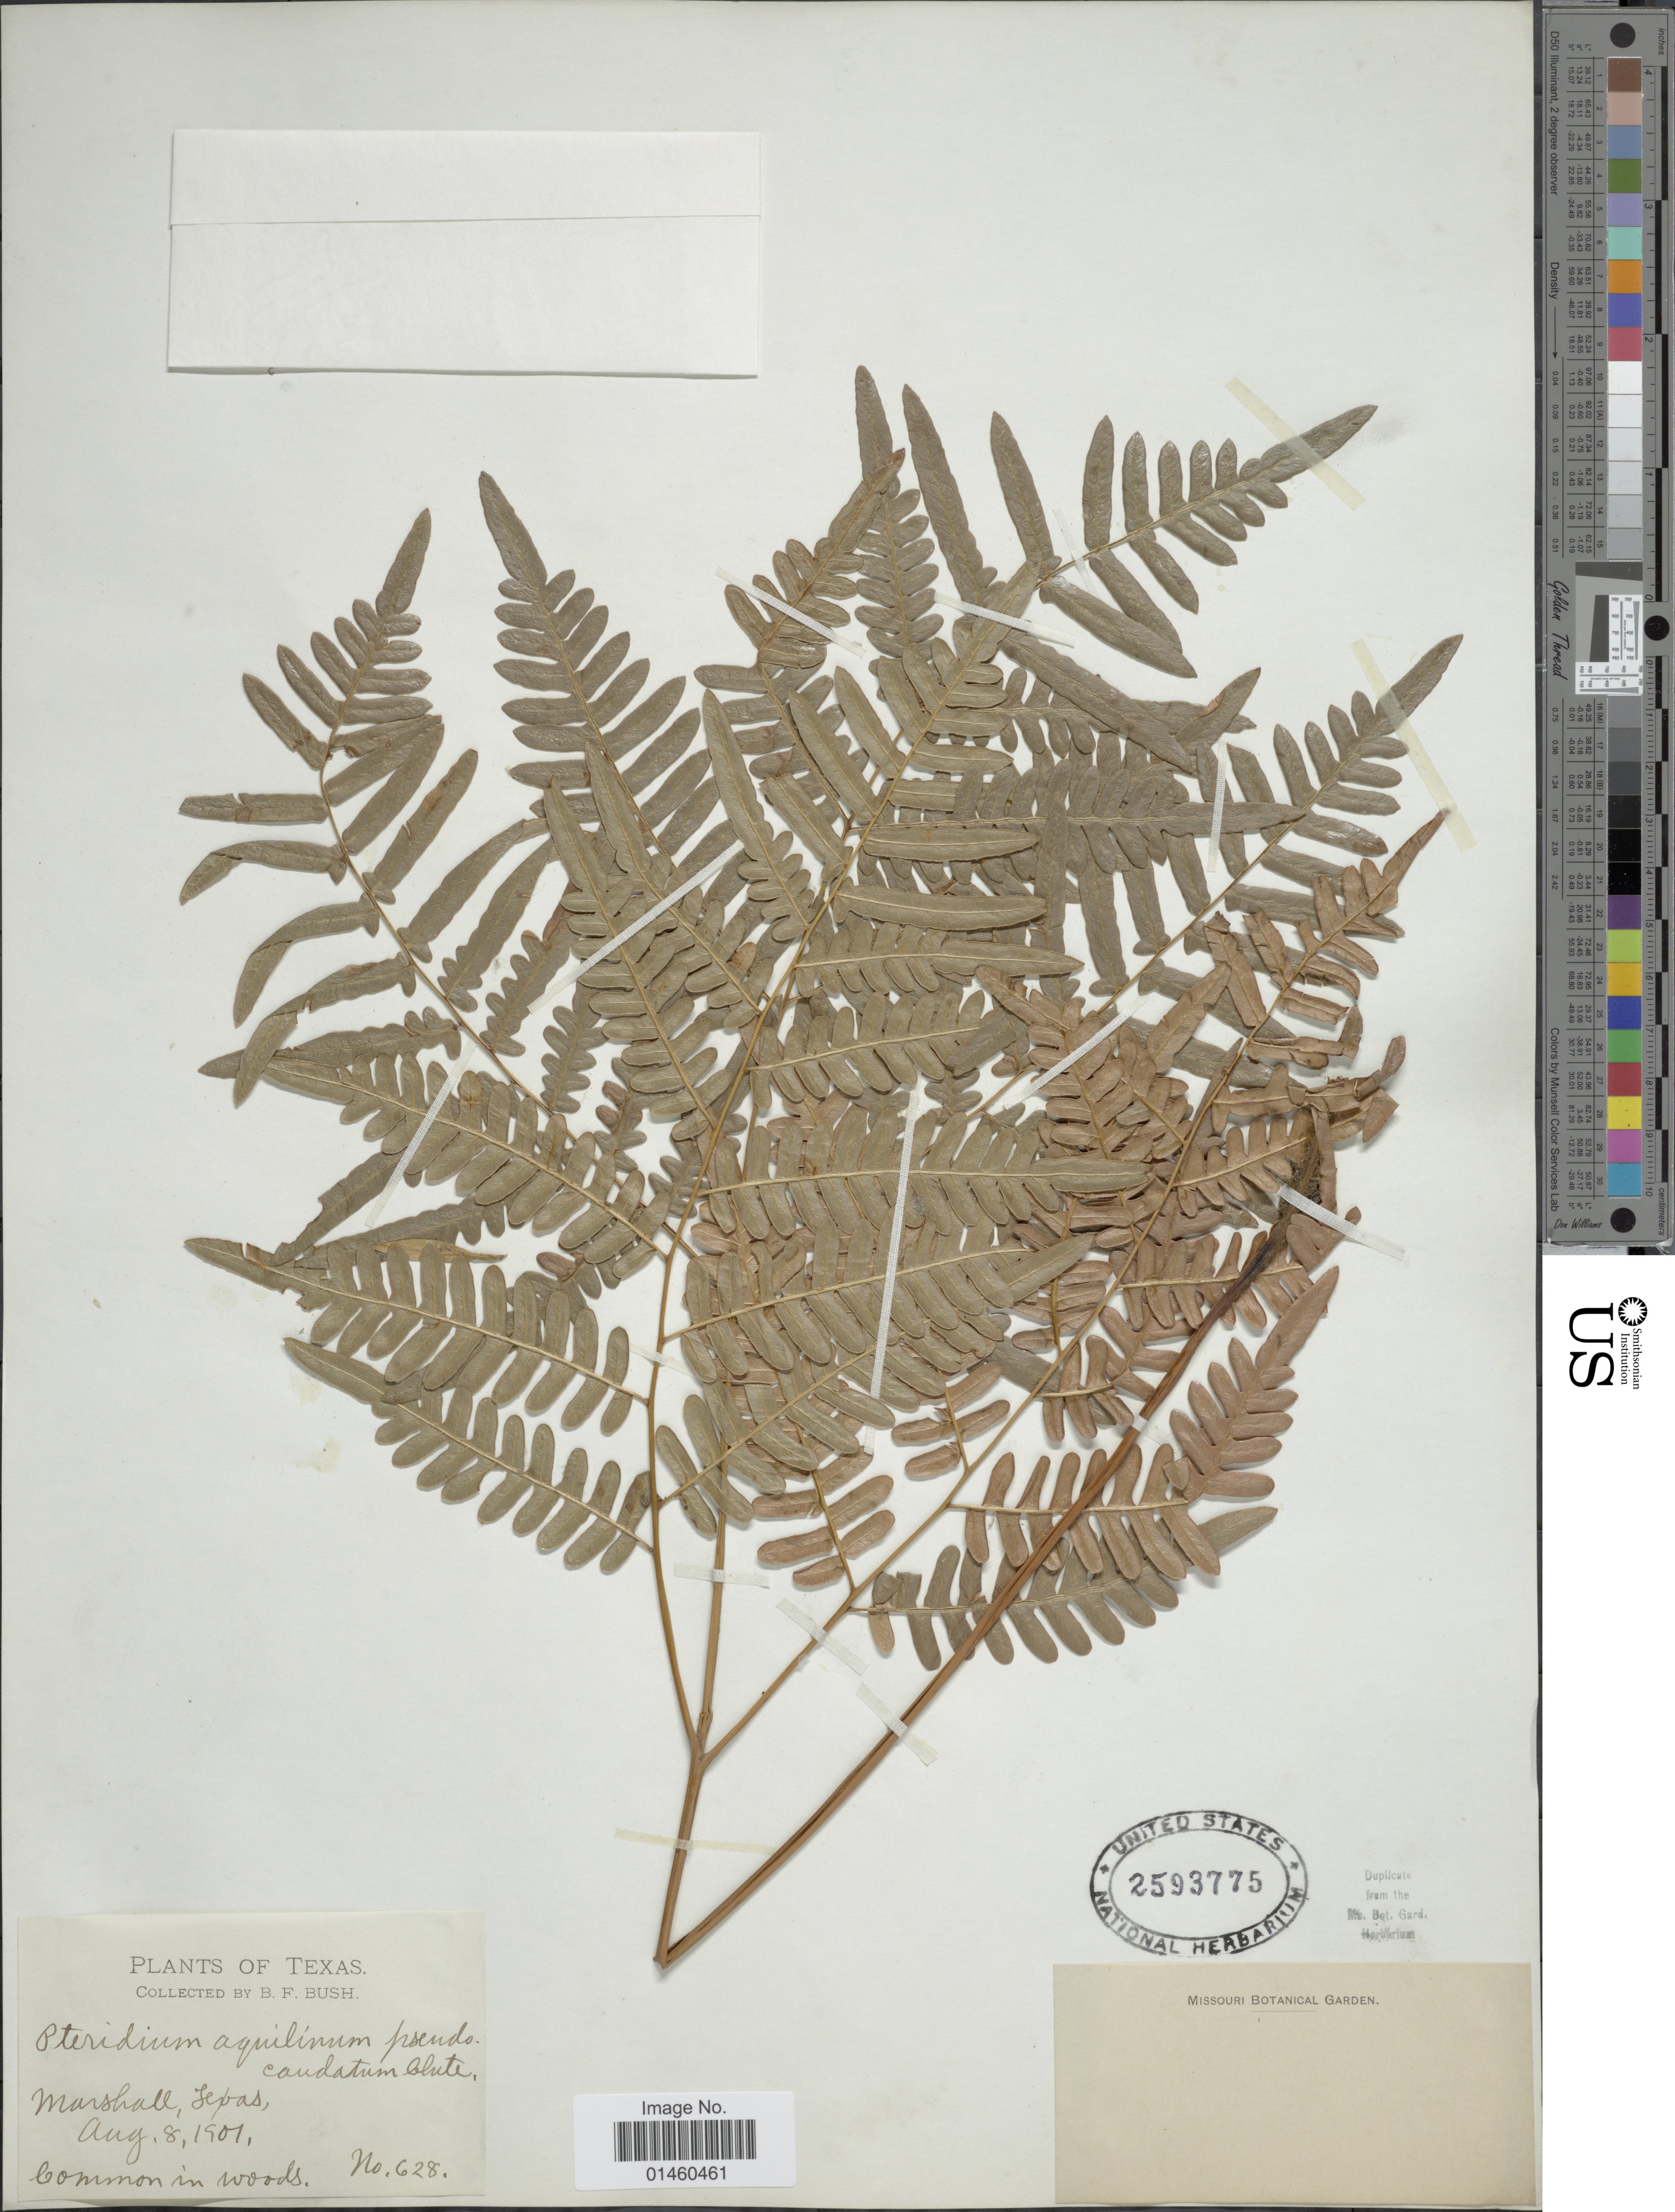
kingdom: Plantae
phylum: Tracheophyta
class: Polypodiopsida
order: Polypodiales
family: Dennstaedtiaceae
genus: Pteridium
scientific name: Pteridium aquilinum var. pseudocaudatum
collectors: B. F. Bush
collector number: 628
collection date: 1901-08-08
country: United States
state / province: Texas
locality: Marshall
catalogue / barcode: US 2593775